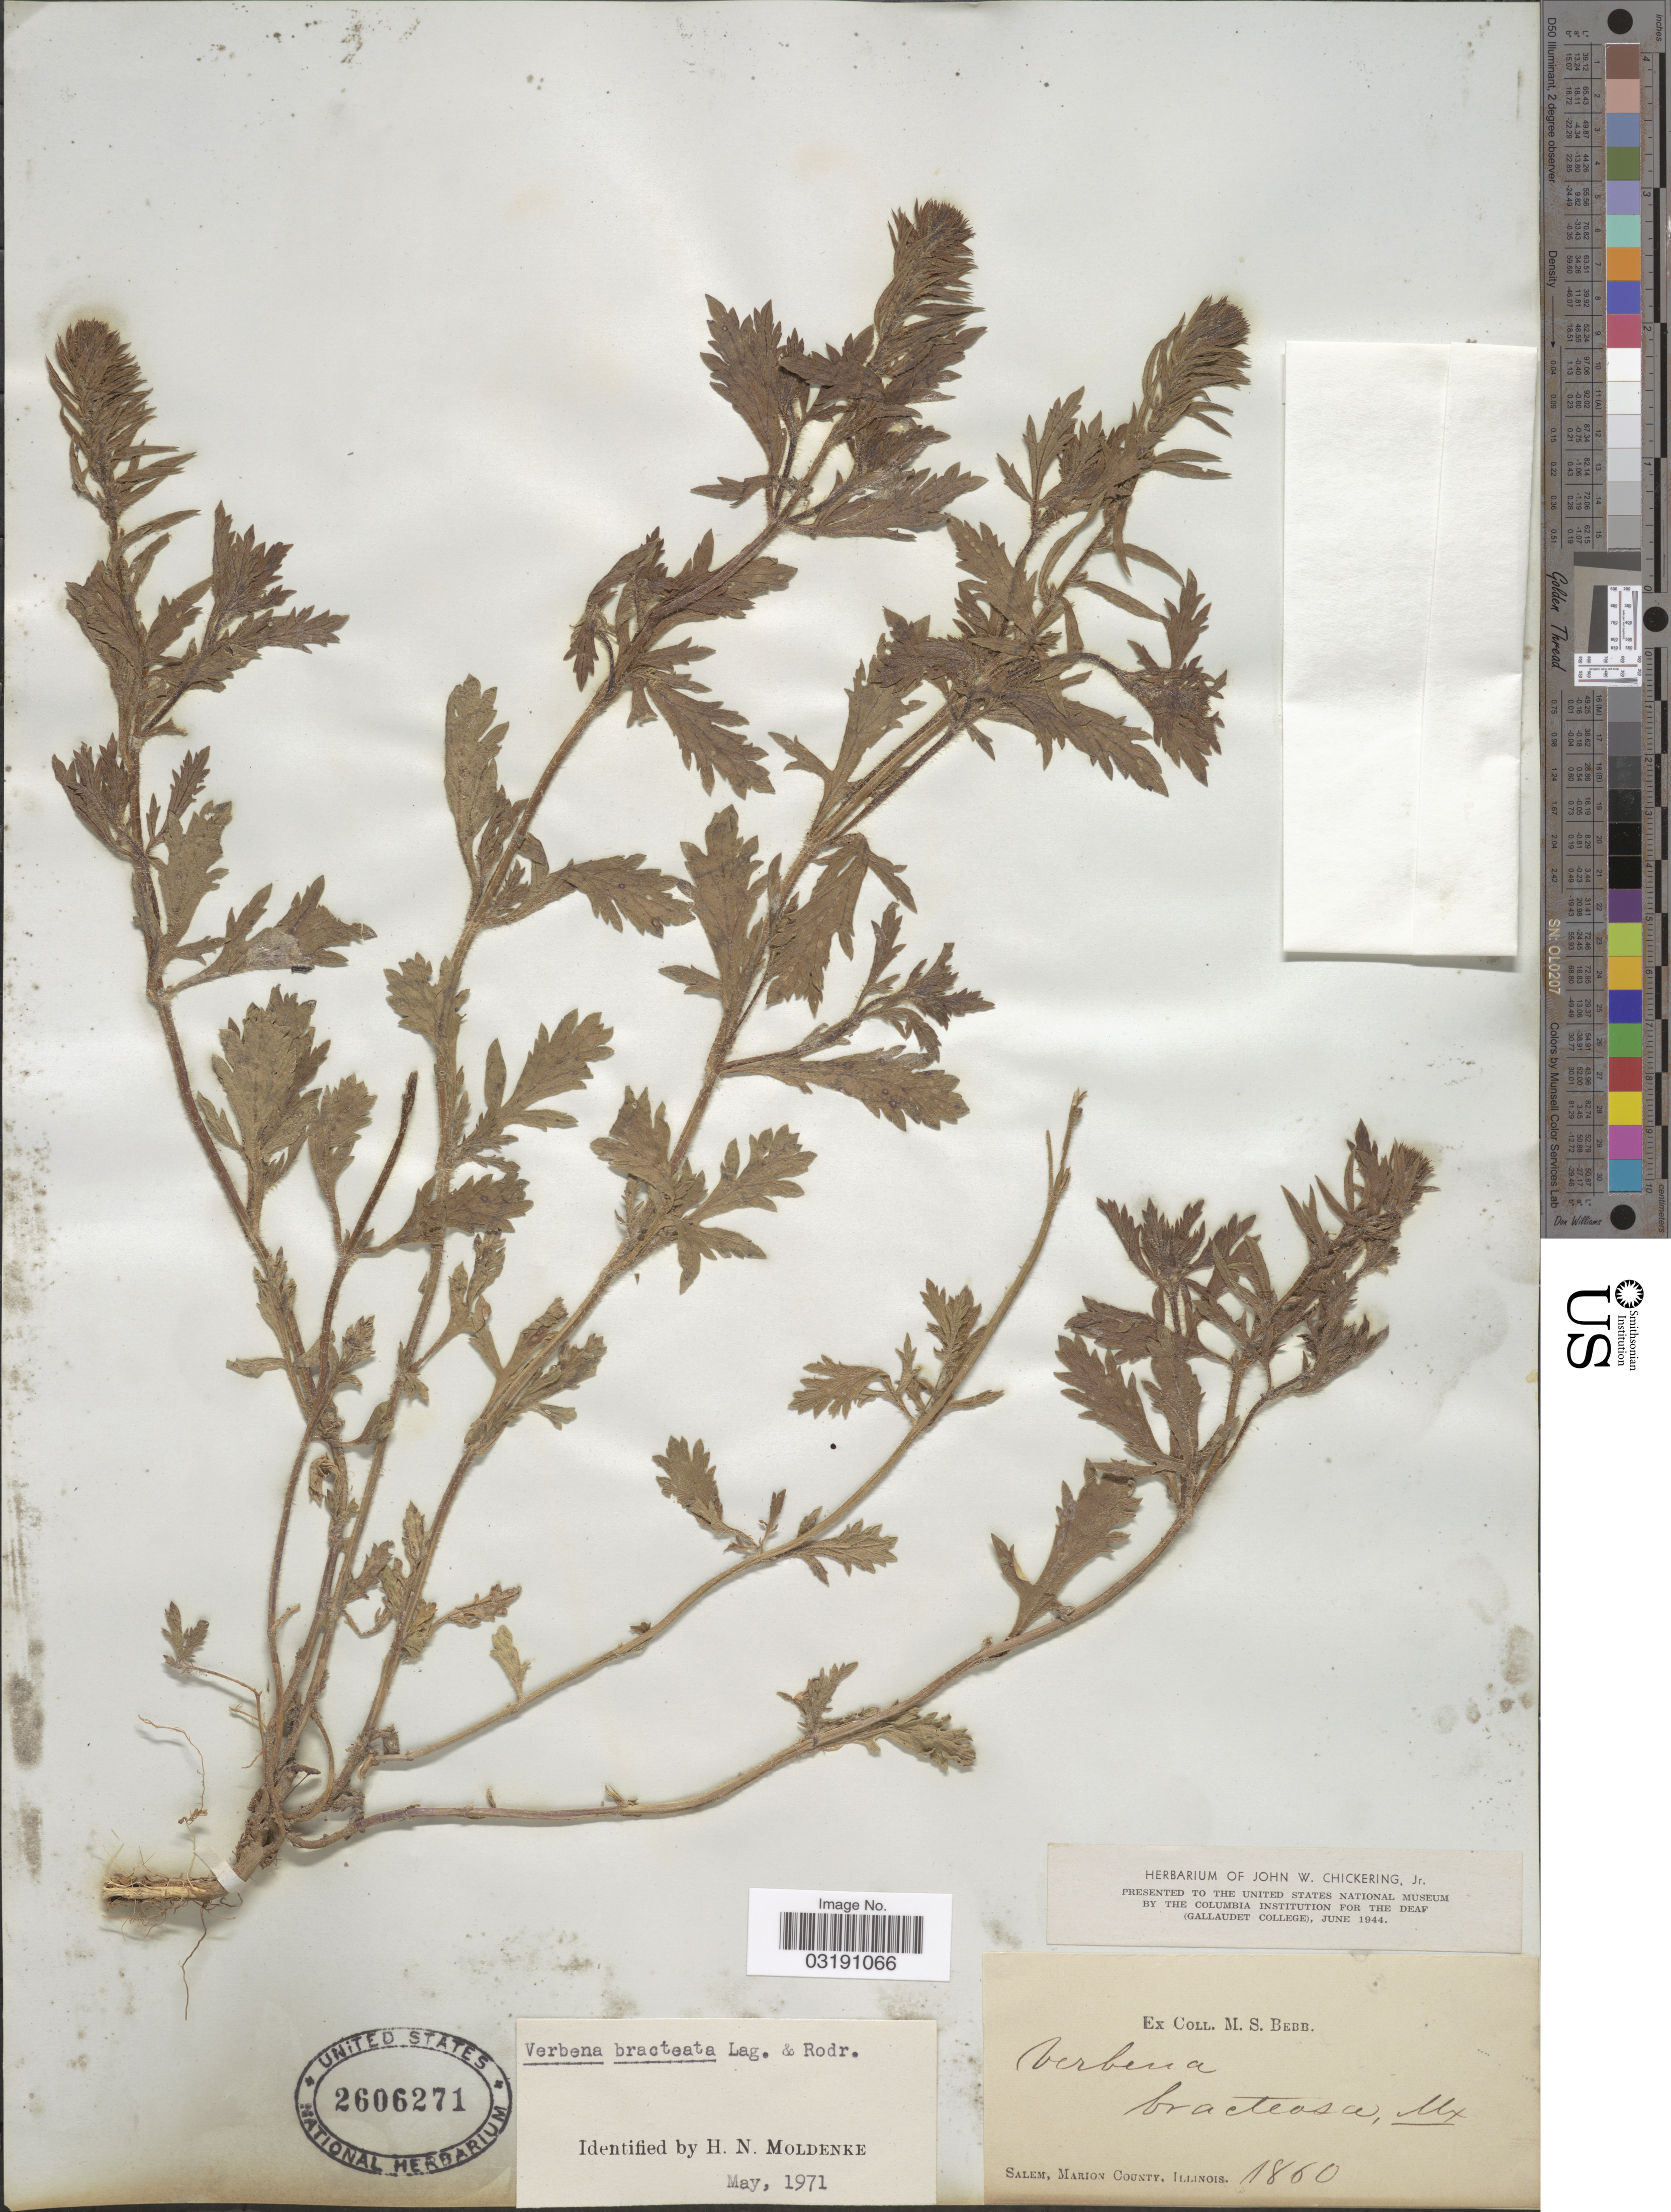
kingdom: Plantae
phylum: Tracheophyta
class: Magnoliopsida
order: Lamiales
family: Verbenaceae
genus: Verbena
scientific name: Verbena bracteata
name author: Cav. ex Lag. & Rodr.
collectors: M. Bebb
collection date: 1860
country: United States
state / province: Illinois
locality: Salem, Marion County.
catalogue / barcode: US 2606271